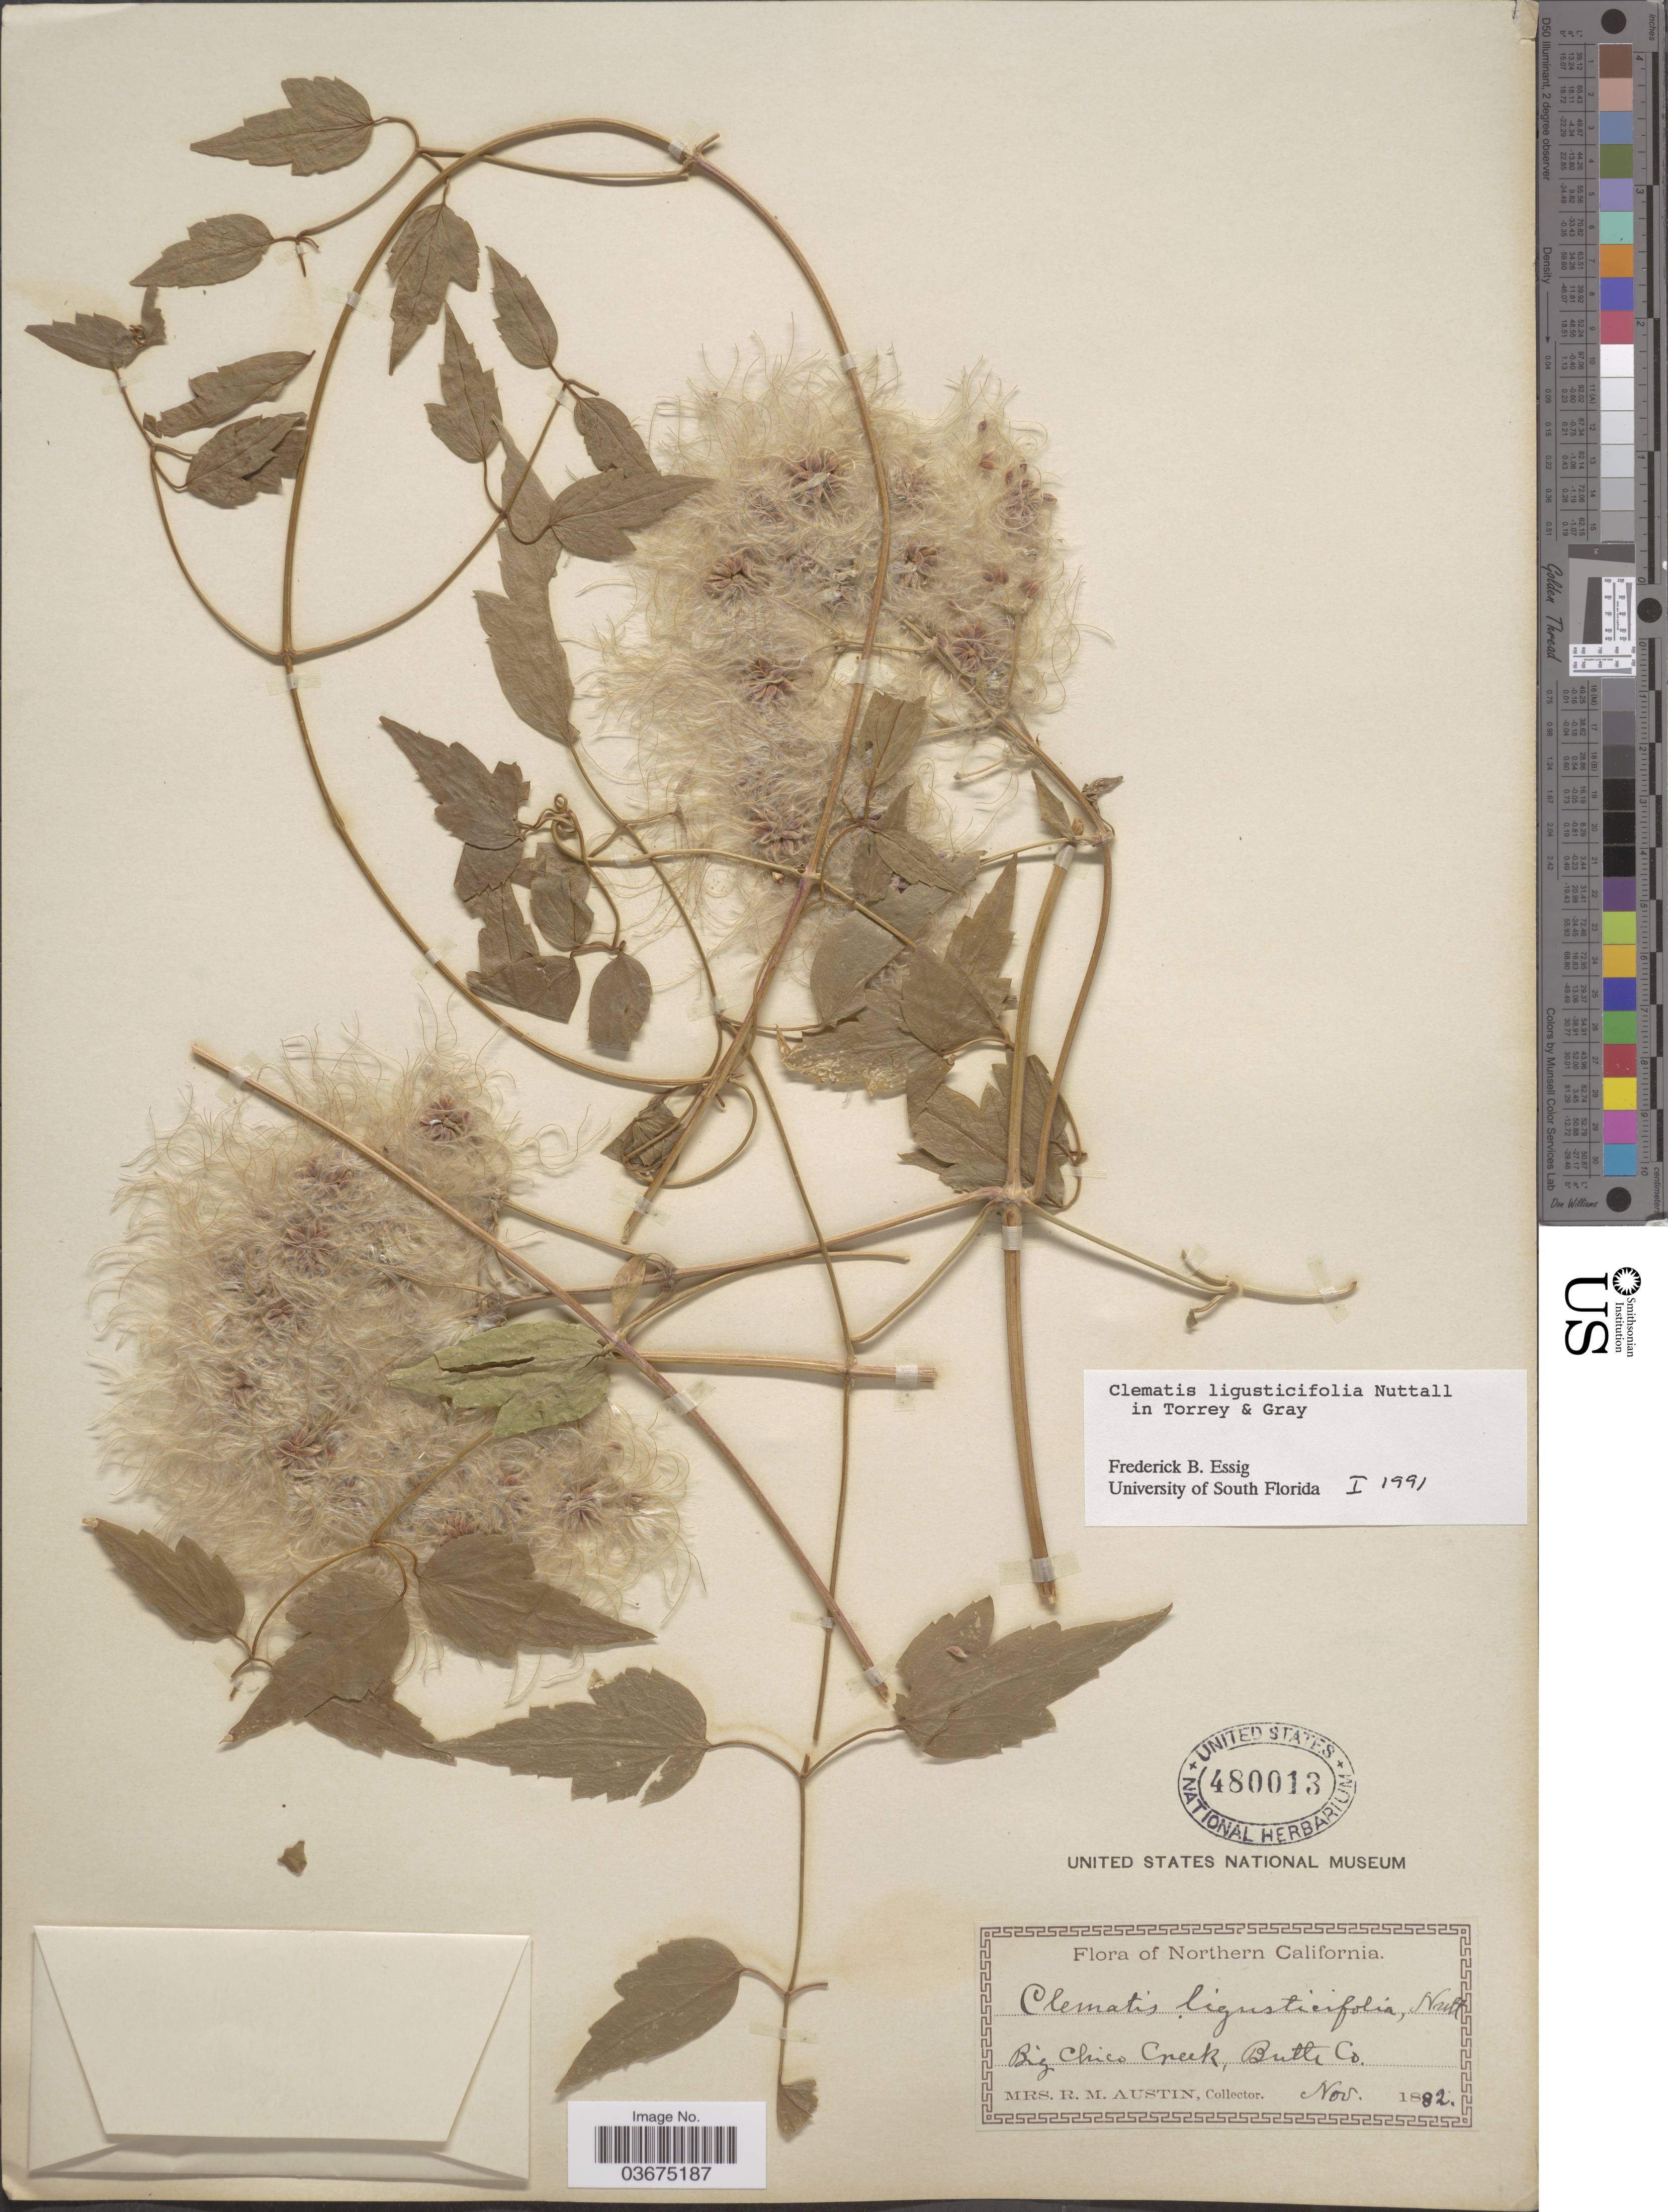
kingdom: Plantae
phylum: Tracheophyta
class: Magnoliopsida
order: Ranunculales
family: Ranunculaceae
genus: Clematis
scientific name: Clematis ligusticifolia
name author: Nutt.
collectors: R. Austin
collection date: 1882-11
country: United States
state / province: California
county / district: Butte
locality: Northern California. Big Chico Creek, Butte Co.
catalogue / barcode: US 480013